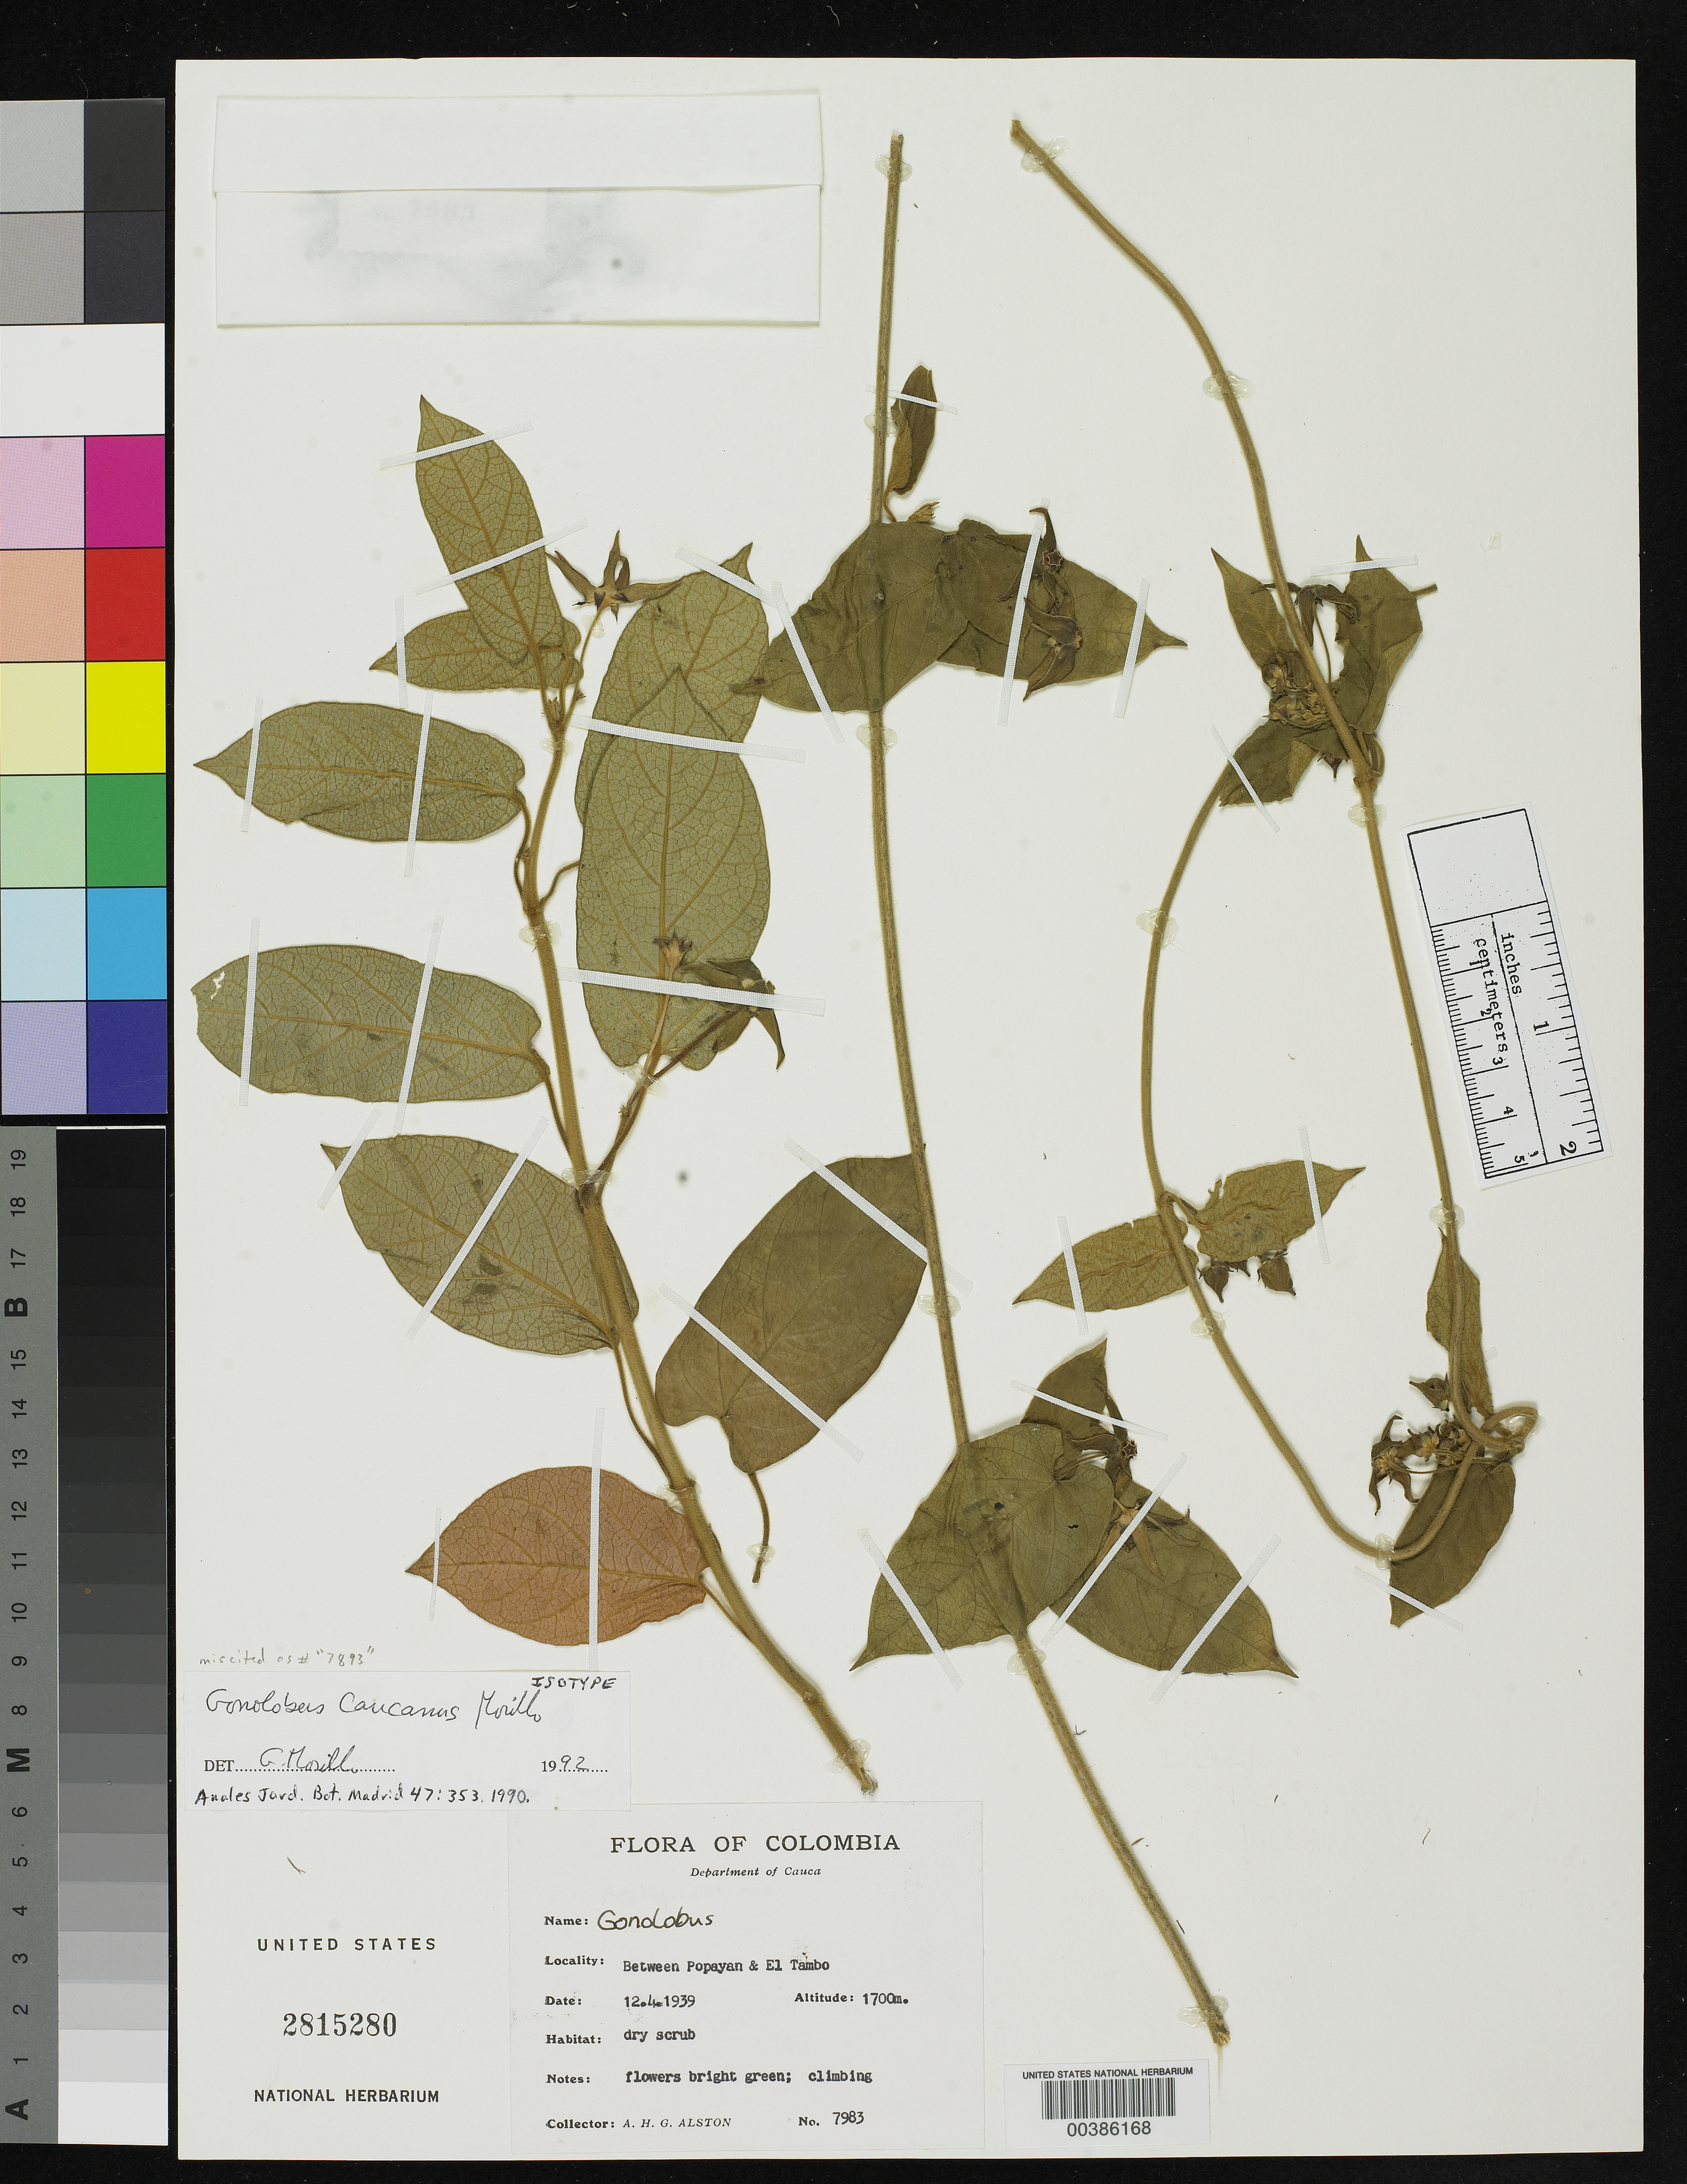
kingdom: Plantae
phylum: Tracheophyta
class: Magnoliopsida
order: Gentianales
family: Apocynaceae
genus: Gonolobus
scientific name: Gonolobus caucanus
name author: Morillo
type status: Isotype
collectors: A. H. Alston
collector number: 7983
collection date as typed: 12 Apr 1939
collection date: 1939-04-12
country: Colombia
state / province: Cauca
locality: Between Popayan & El Tambo.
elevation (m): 1700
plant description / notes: Protologue mis-cites collection number as "7893".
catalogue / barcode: US 2815280